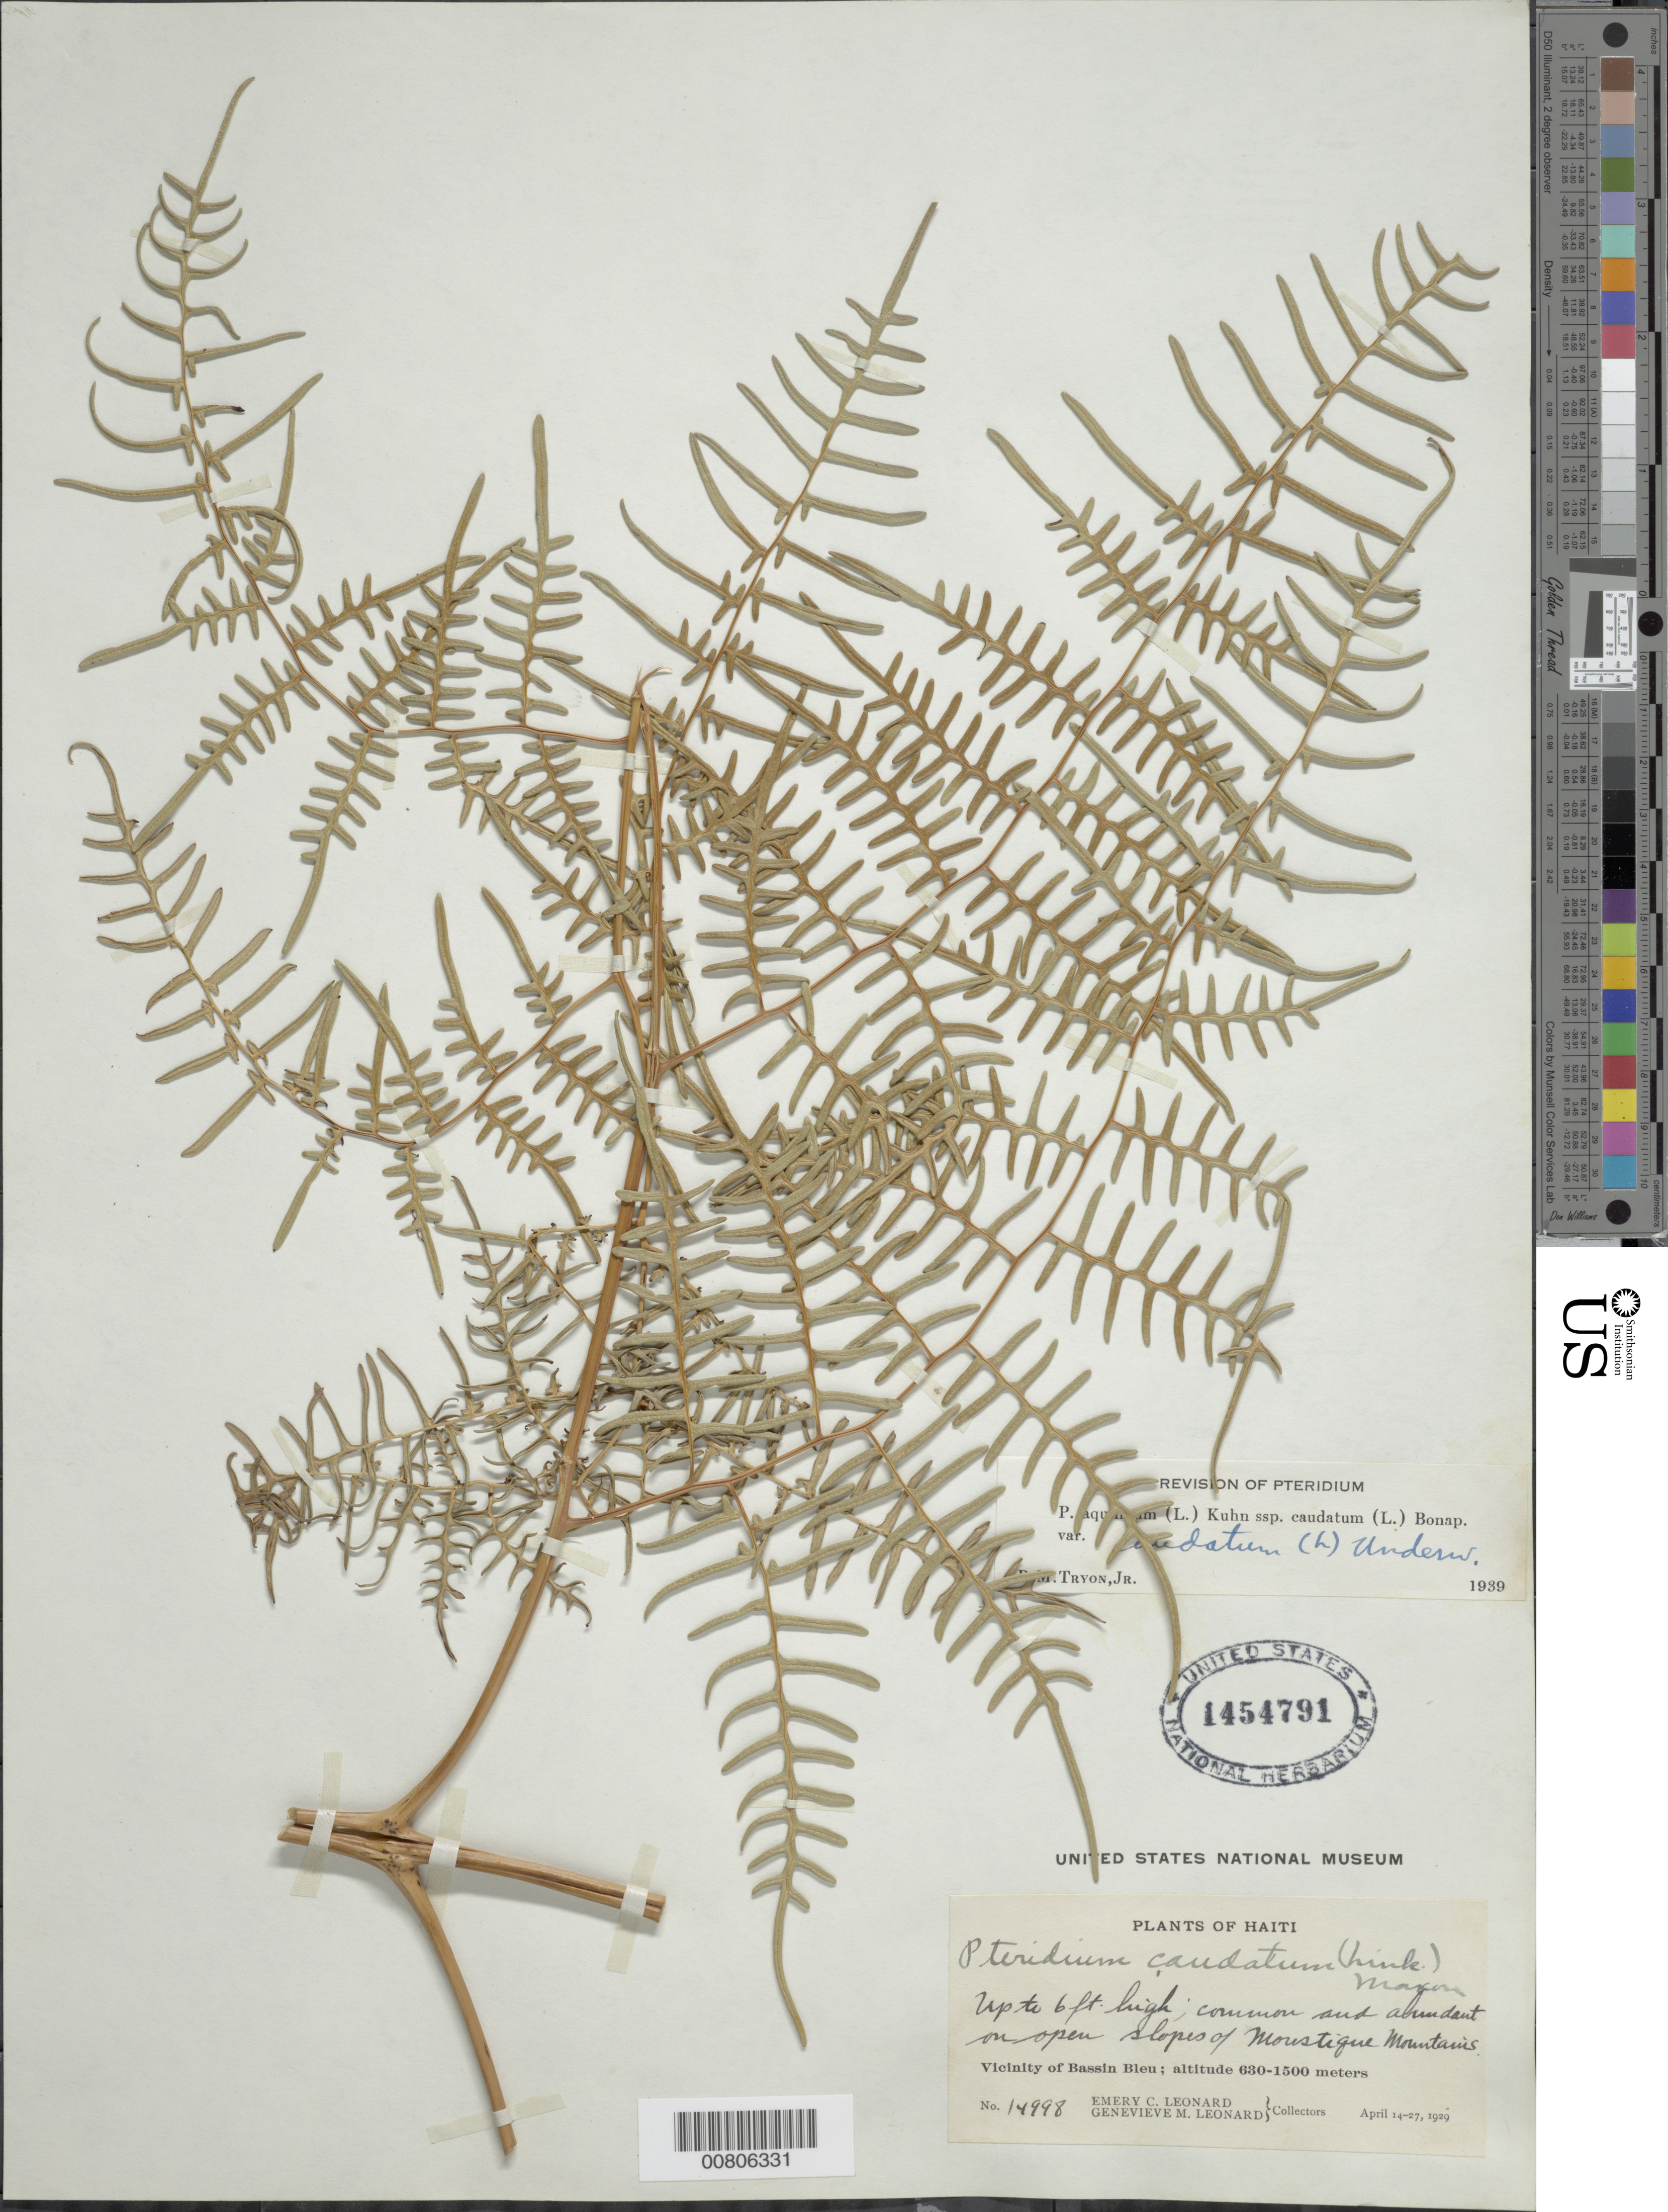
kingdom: Plantae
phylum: Tracheophyta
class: Polypodiopsida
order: Polypodiales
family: Dennstaedtiaceae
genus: Pteridium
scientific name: Pteridium caudatum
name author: (L.) Maxon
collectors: E. C. Leonard & G. M. Leonard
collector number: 14998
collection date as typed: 14 Apr 1929 to 27 Apr 1929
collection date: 1929-04-14/1929-04-27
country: Haiti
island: Hispaniola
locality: Bassin Bleu vicinity, slopes of Moustique Mts.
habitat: Open slopes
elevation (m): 630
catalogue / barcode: US 1454791